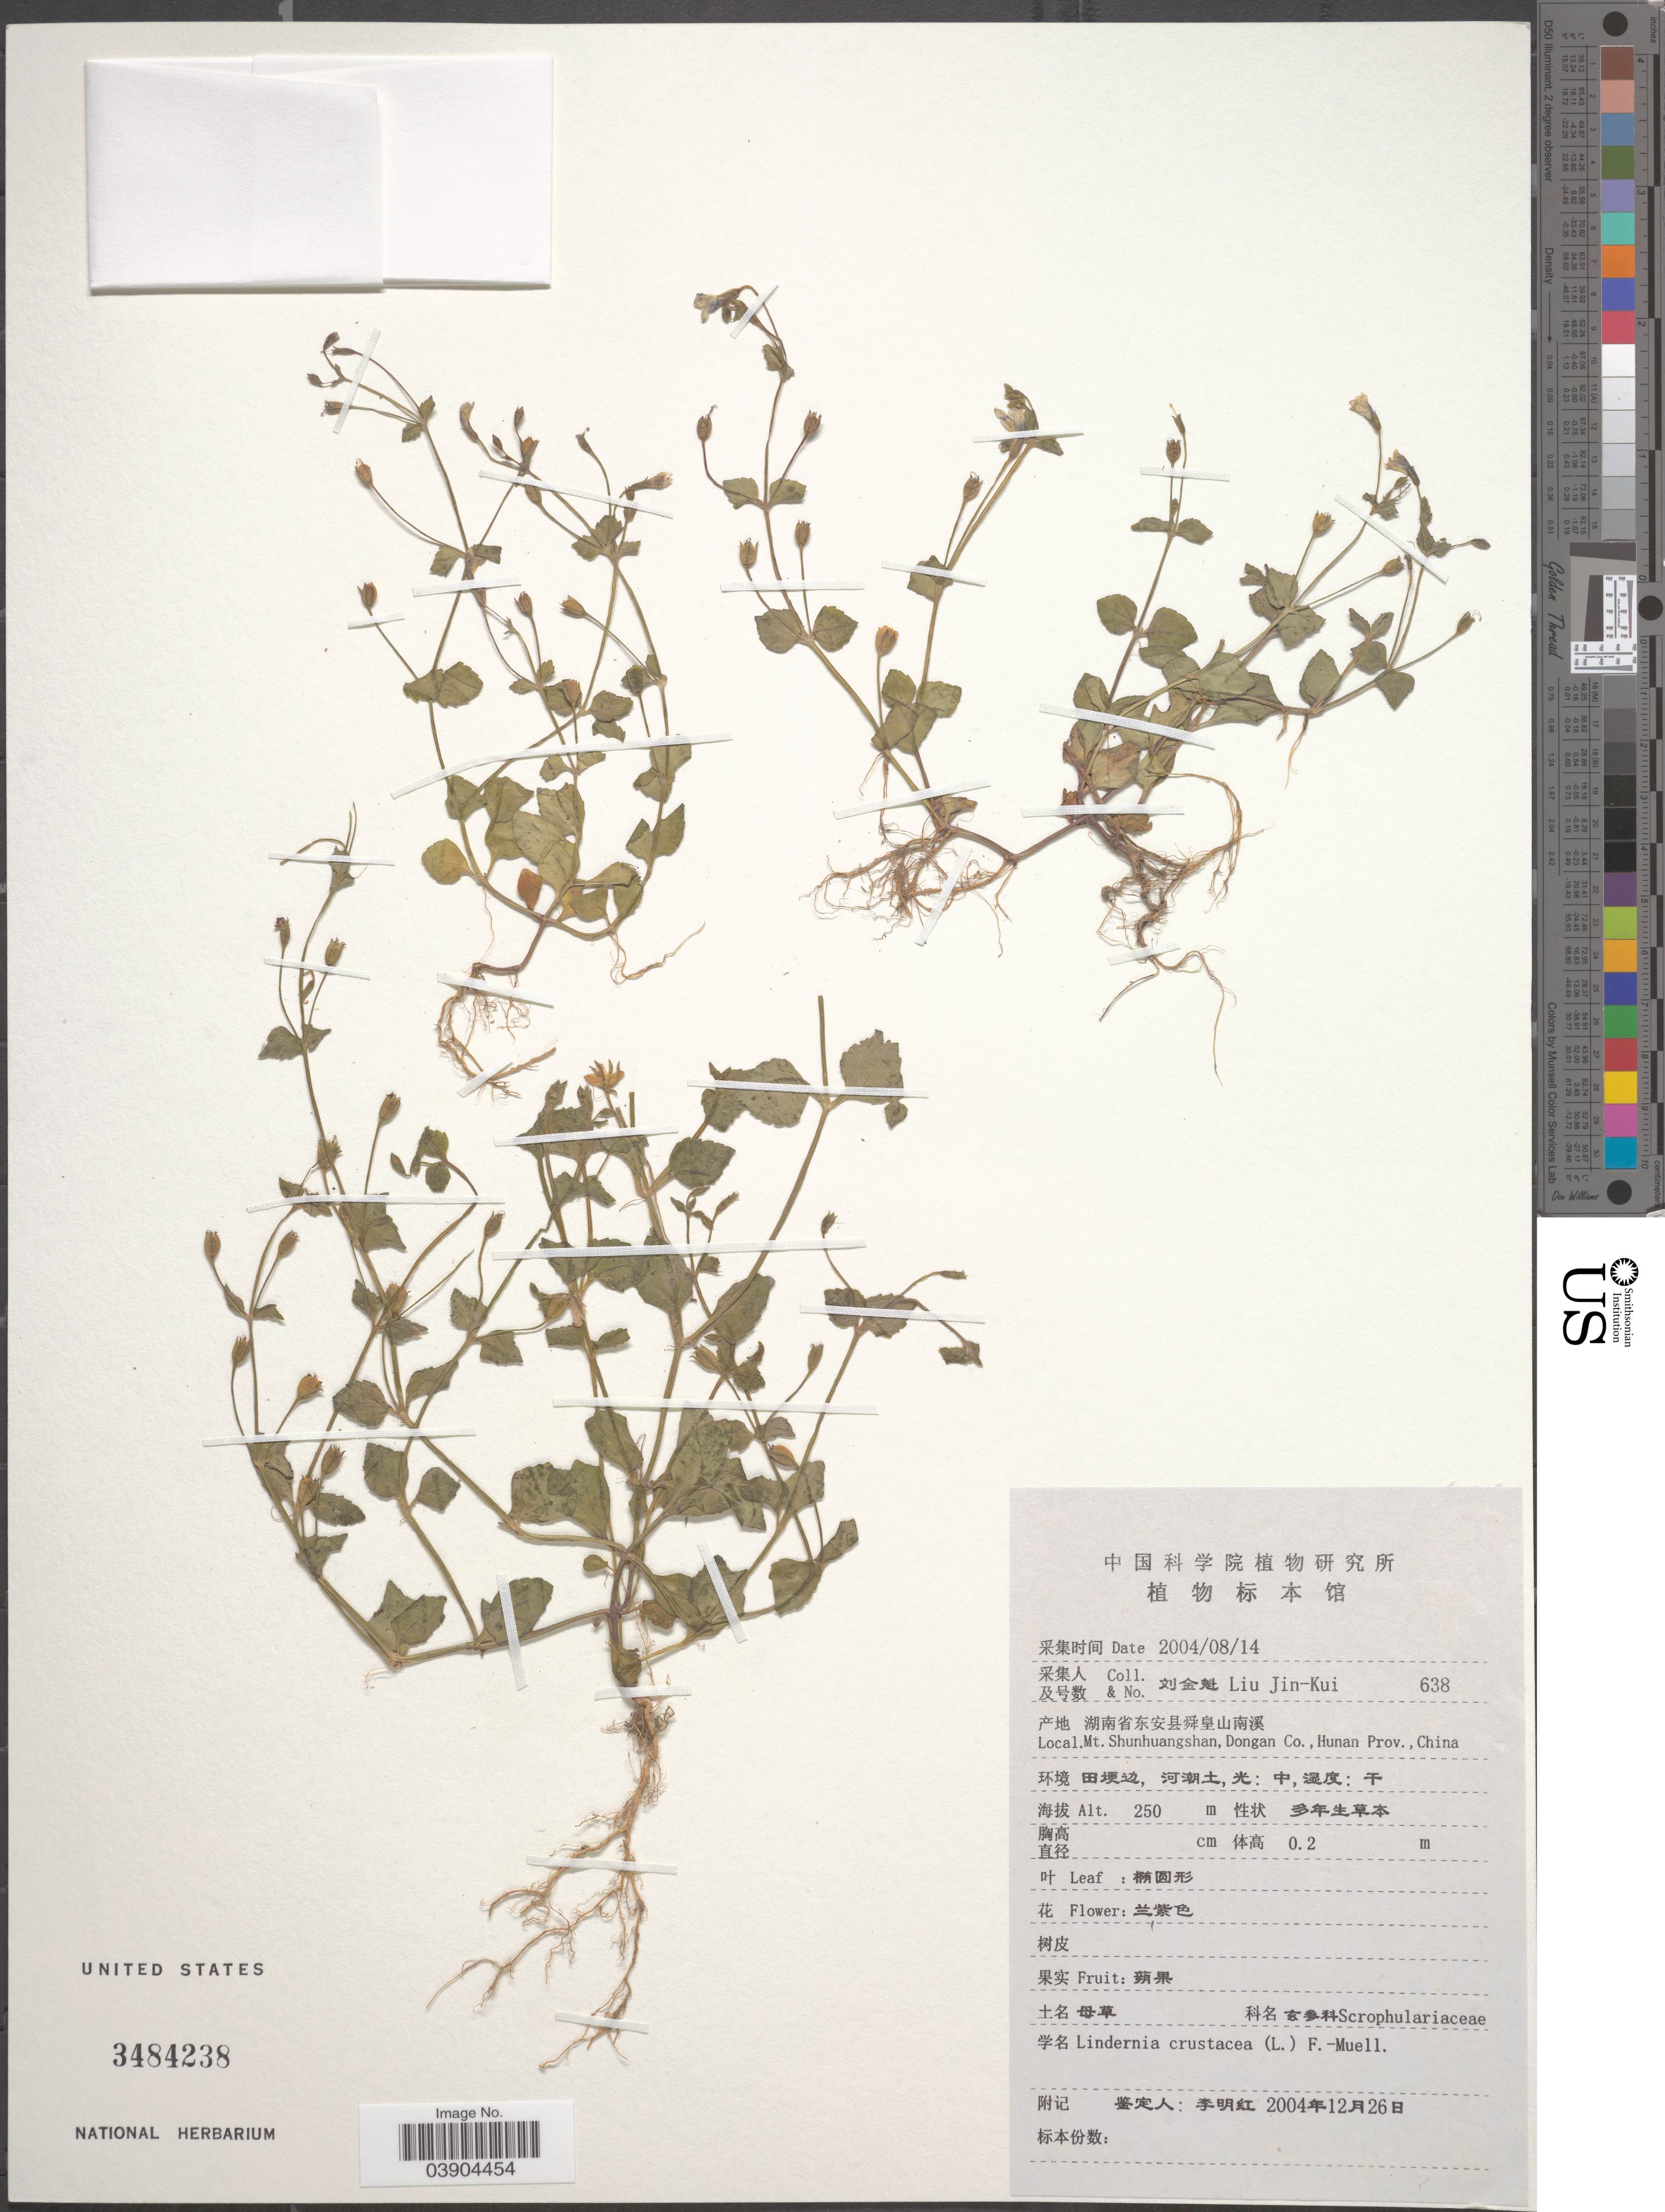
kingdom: Plantae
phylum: Tracheophyta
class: Magnoliopsida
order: Lamiales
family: Linderniaceae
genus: Lindernia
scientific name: Lindernia crustacea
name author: (L.) F. Muell.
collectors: Liu Jin-Kui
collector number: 638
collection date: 2004-08-14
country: China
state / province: Hunan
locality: Mt. Shunhuangshan, Dongan Co.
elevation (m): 250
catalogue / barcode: US 3484238